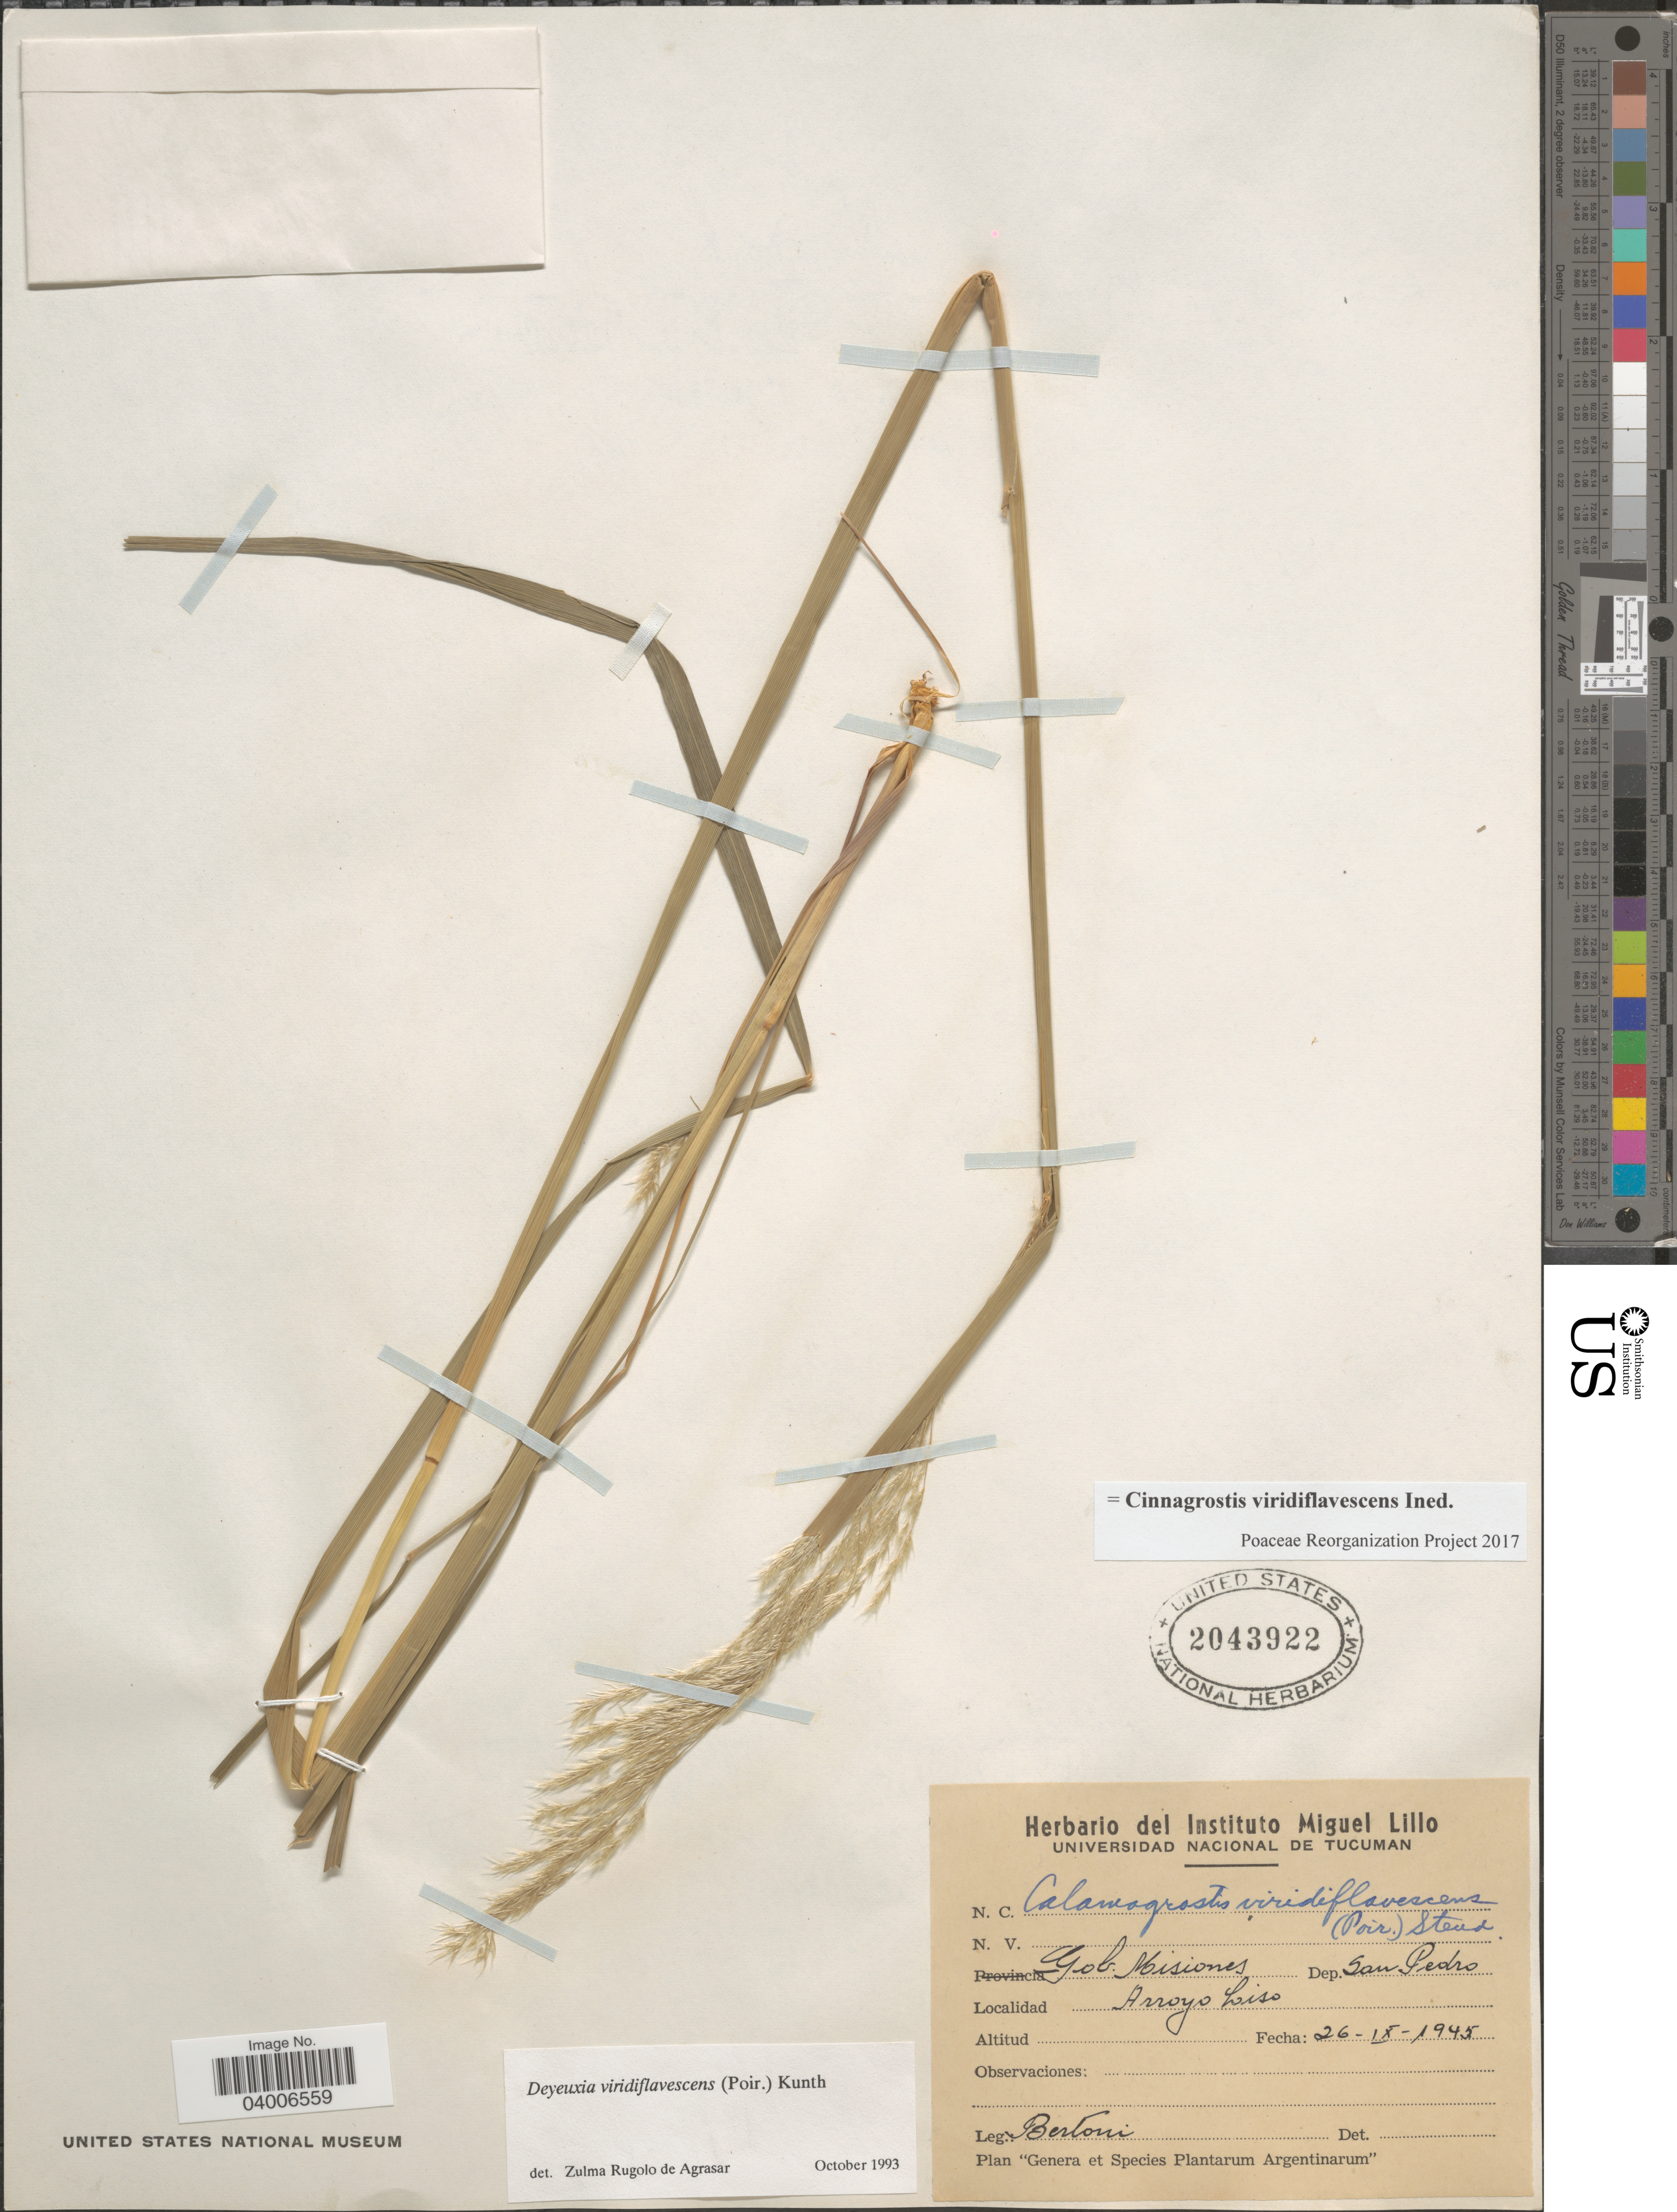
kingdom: Plantae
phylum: Tracheophyta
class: Liliopsida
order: Poales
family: Poaceae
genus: Cinnagrostis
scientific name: Cinnagrostis viridiflavescens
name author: (Poir.) P.M. Peterson et al.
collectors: -- Bertoni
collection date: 1945-09-26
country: Argentina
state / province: Misiones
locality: Gob. Misiones. Dep. San Pedro. Arroyo Liso.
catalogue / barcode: US 2043922